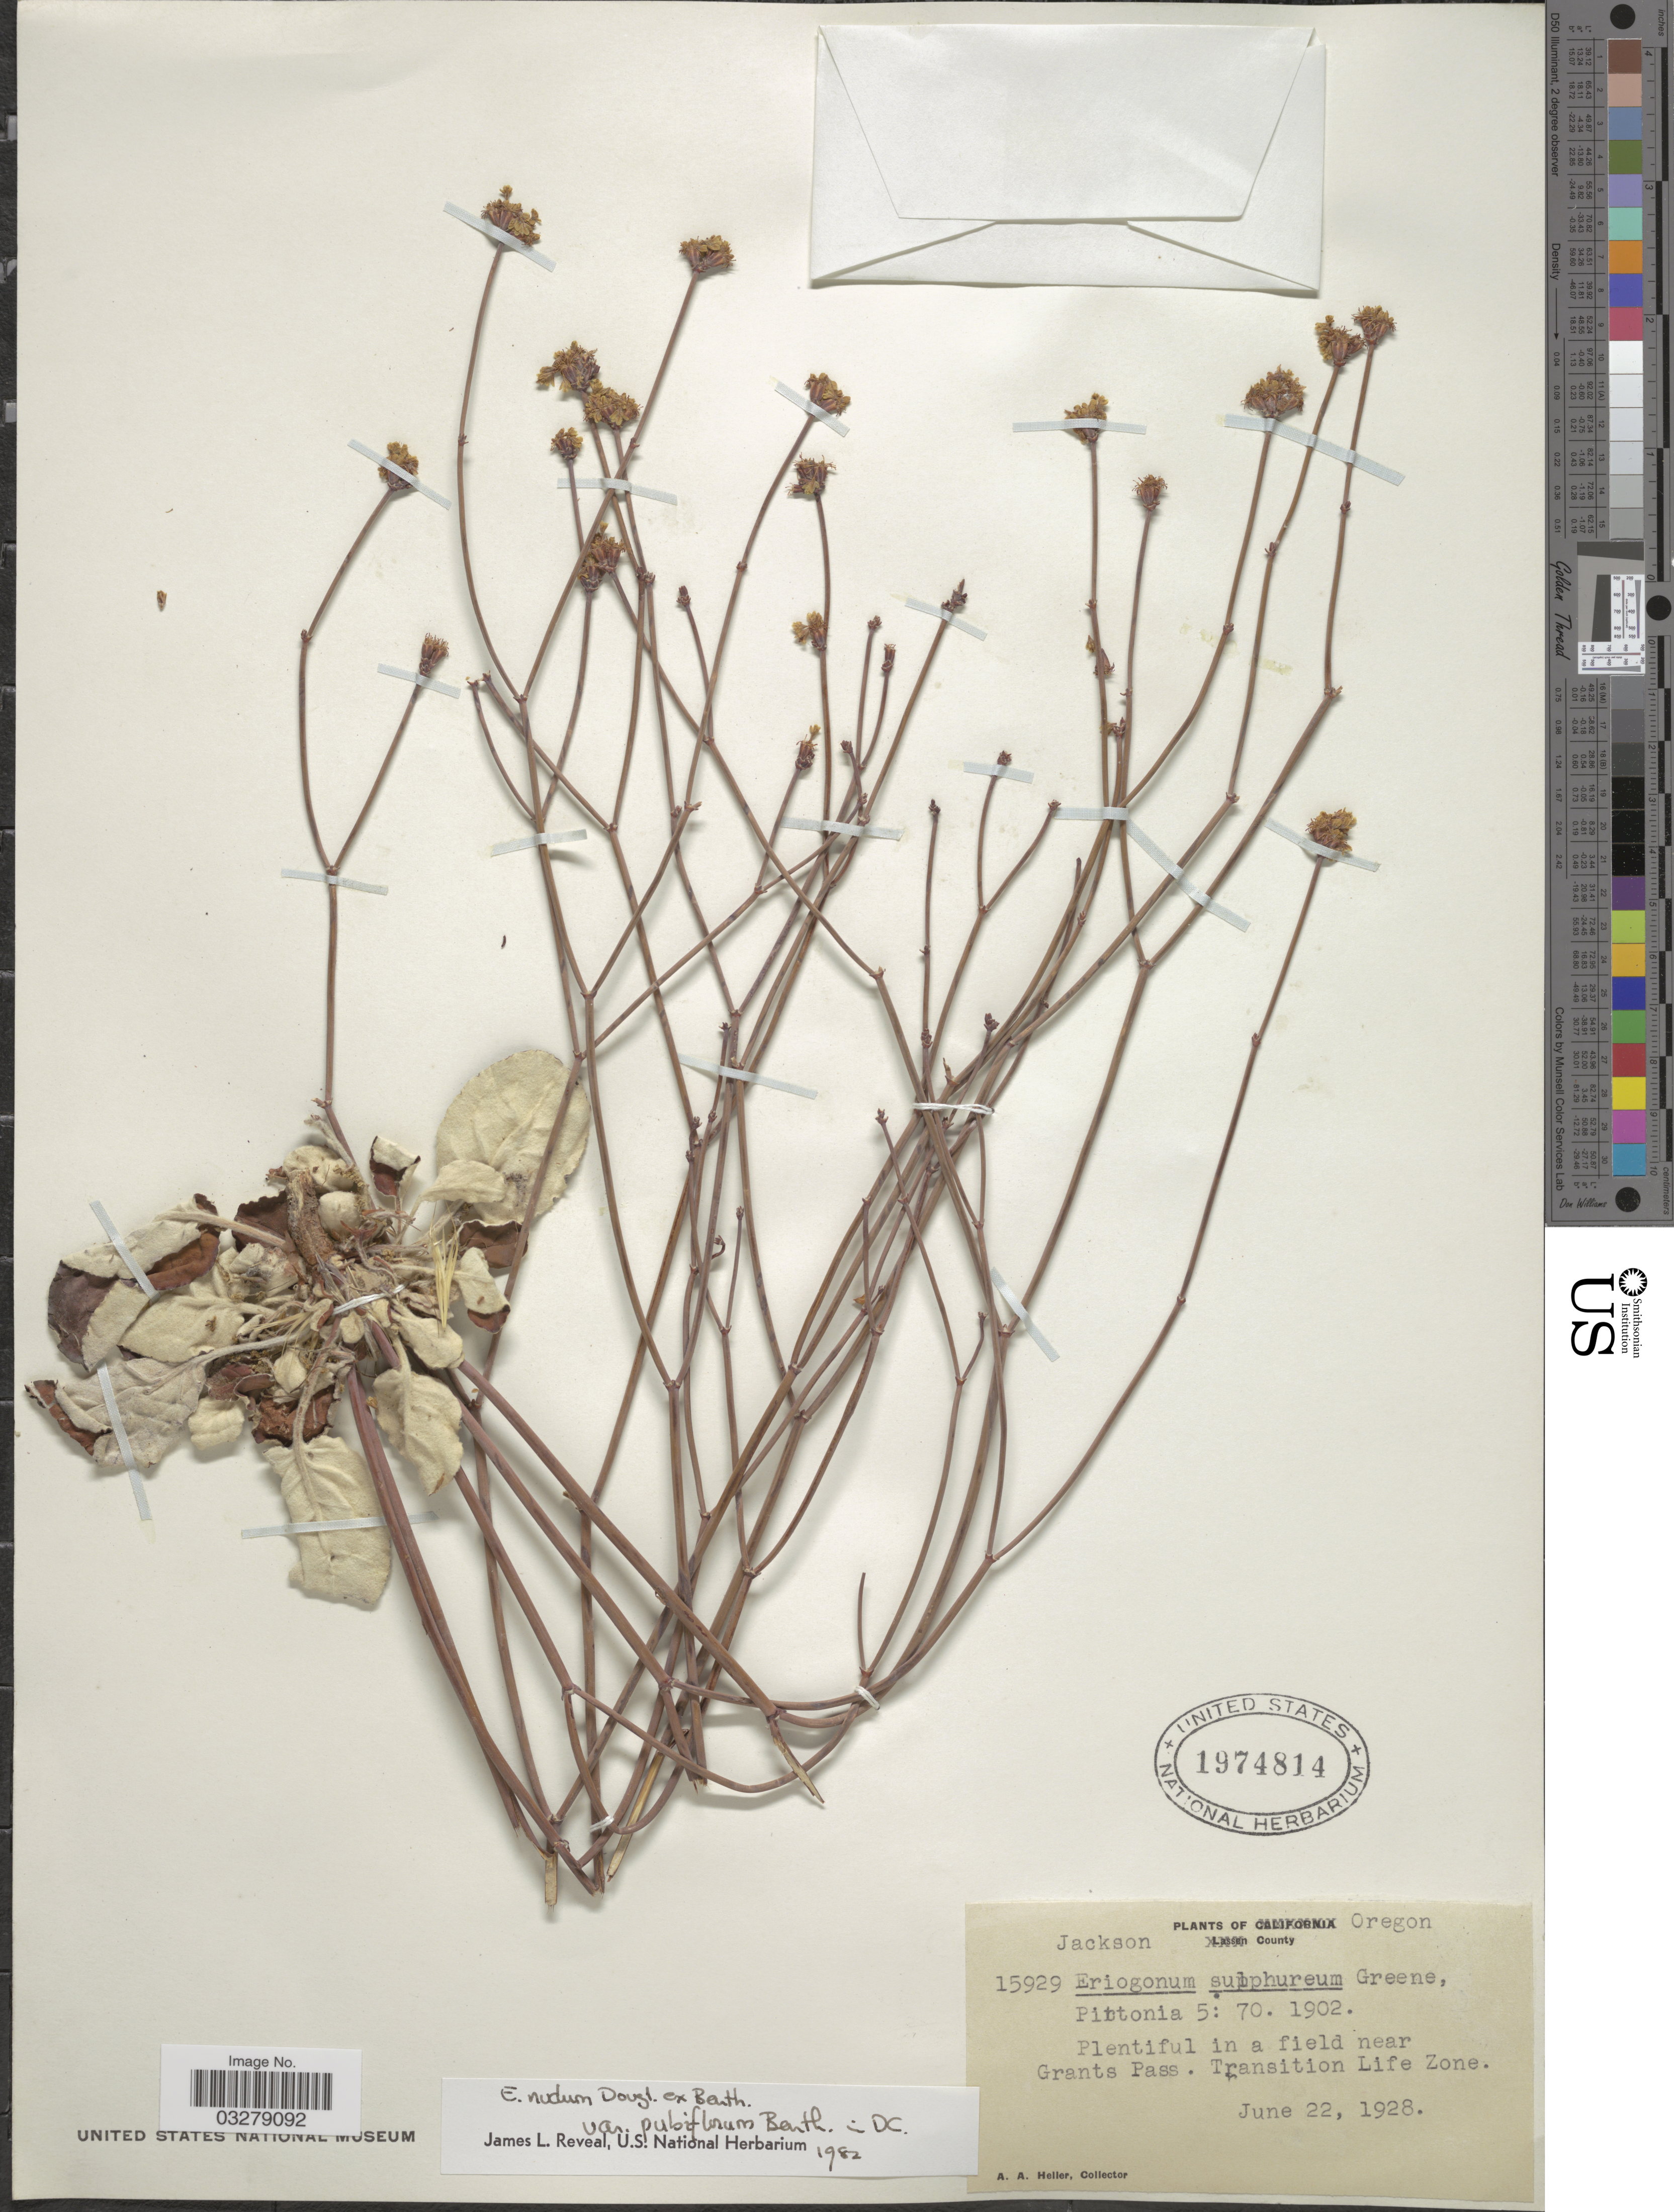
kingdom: Plantae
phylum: Tracheophyta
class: Magnoliopsida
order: Caryophyllales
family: Polygonaceae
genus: Eriogonum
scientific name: Eriogonum nudum var. pubiflorum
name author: Benth. in DC.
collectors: A. A. Heller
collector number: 15929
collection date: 1928-06-22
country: United States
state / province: Oregon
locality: Plentiful in a field near Grant Pass. Transition Life Zone.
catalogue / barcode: US 1974814